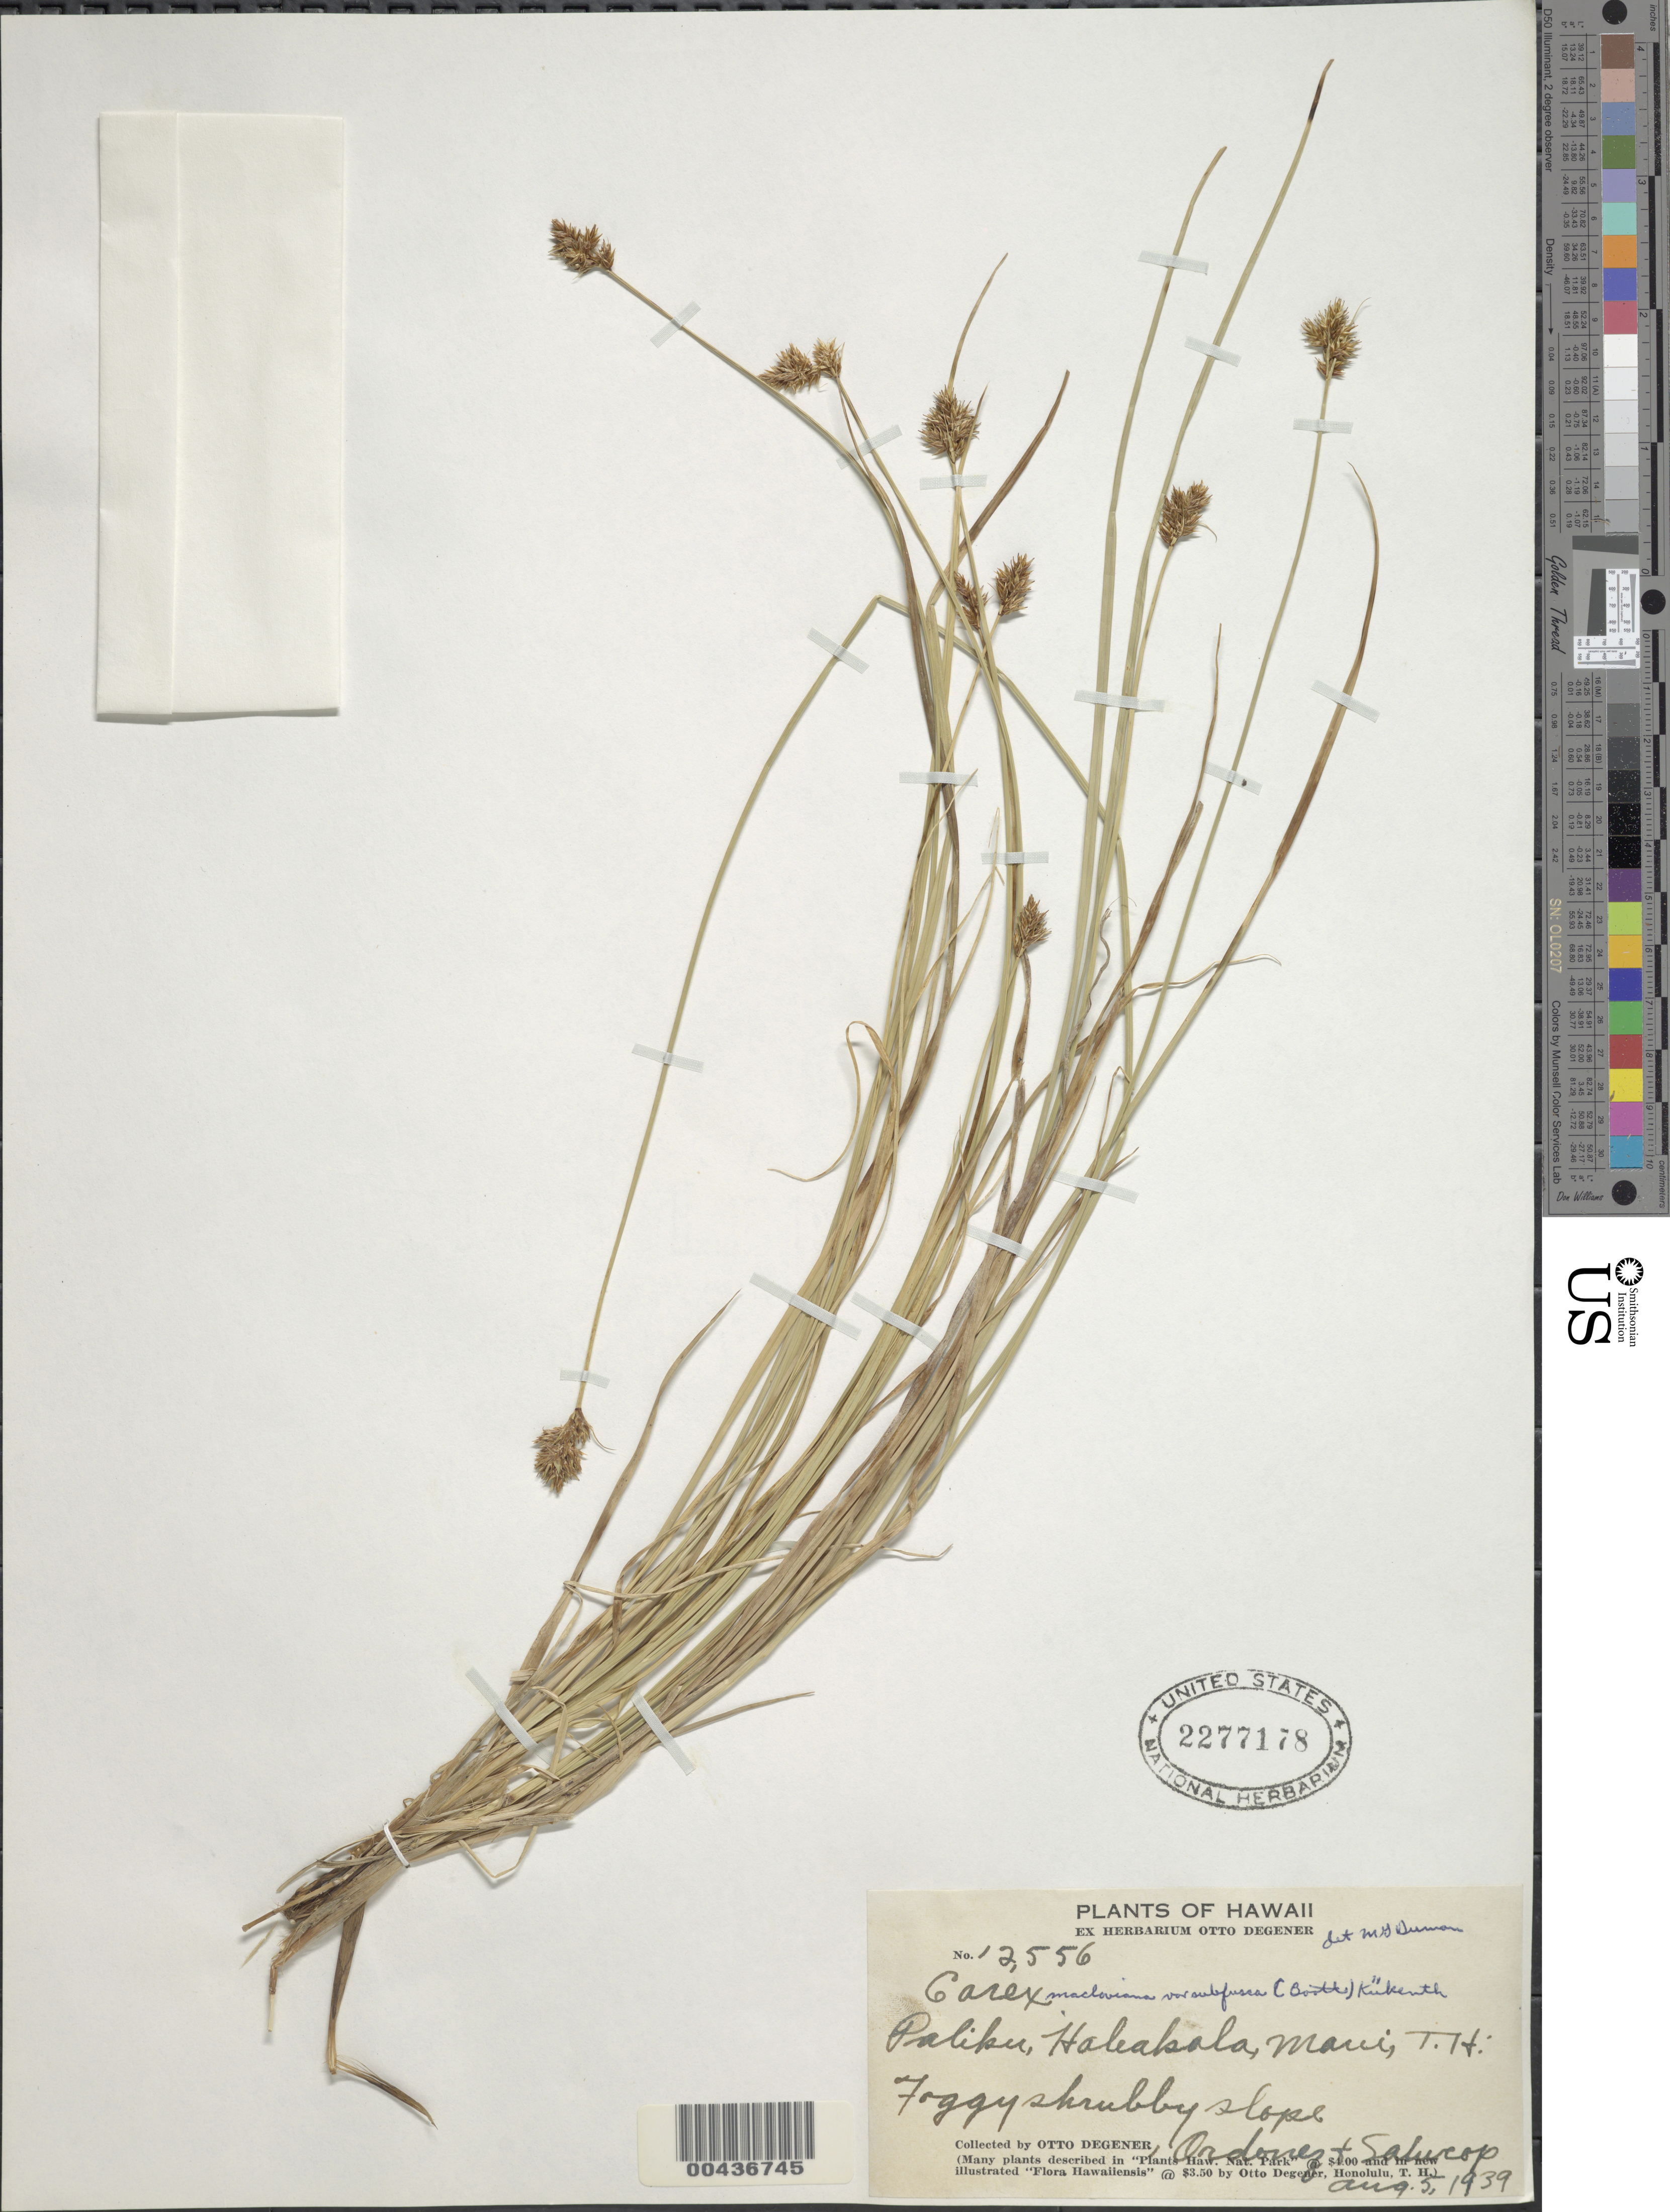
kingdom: Plantae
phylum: Tracheophyta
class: Liliopsida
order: Poales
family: Cyperaceae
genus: Carex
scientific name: Carex subfusca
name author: W. Boott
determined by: Wagner, W. L., (BOT), Smithsonian Institution - National Museum of Natural History (UNITED STATES)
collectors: O. Degener, Ordonez & -- Salucop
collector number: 12556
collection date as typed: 5 Aug 1939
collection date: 1939-08-05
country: United States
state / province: Hawaii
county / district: Maui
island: Maui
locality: Paliku, Haleakala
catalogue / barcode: US 2277178